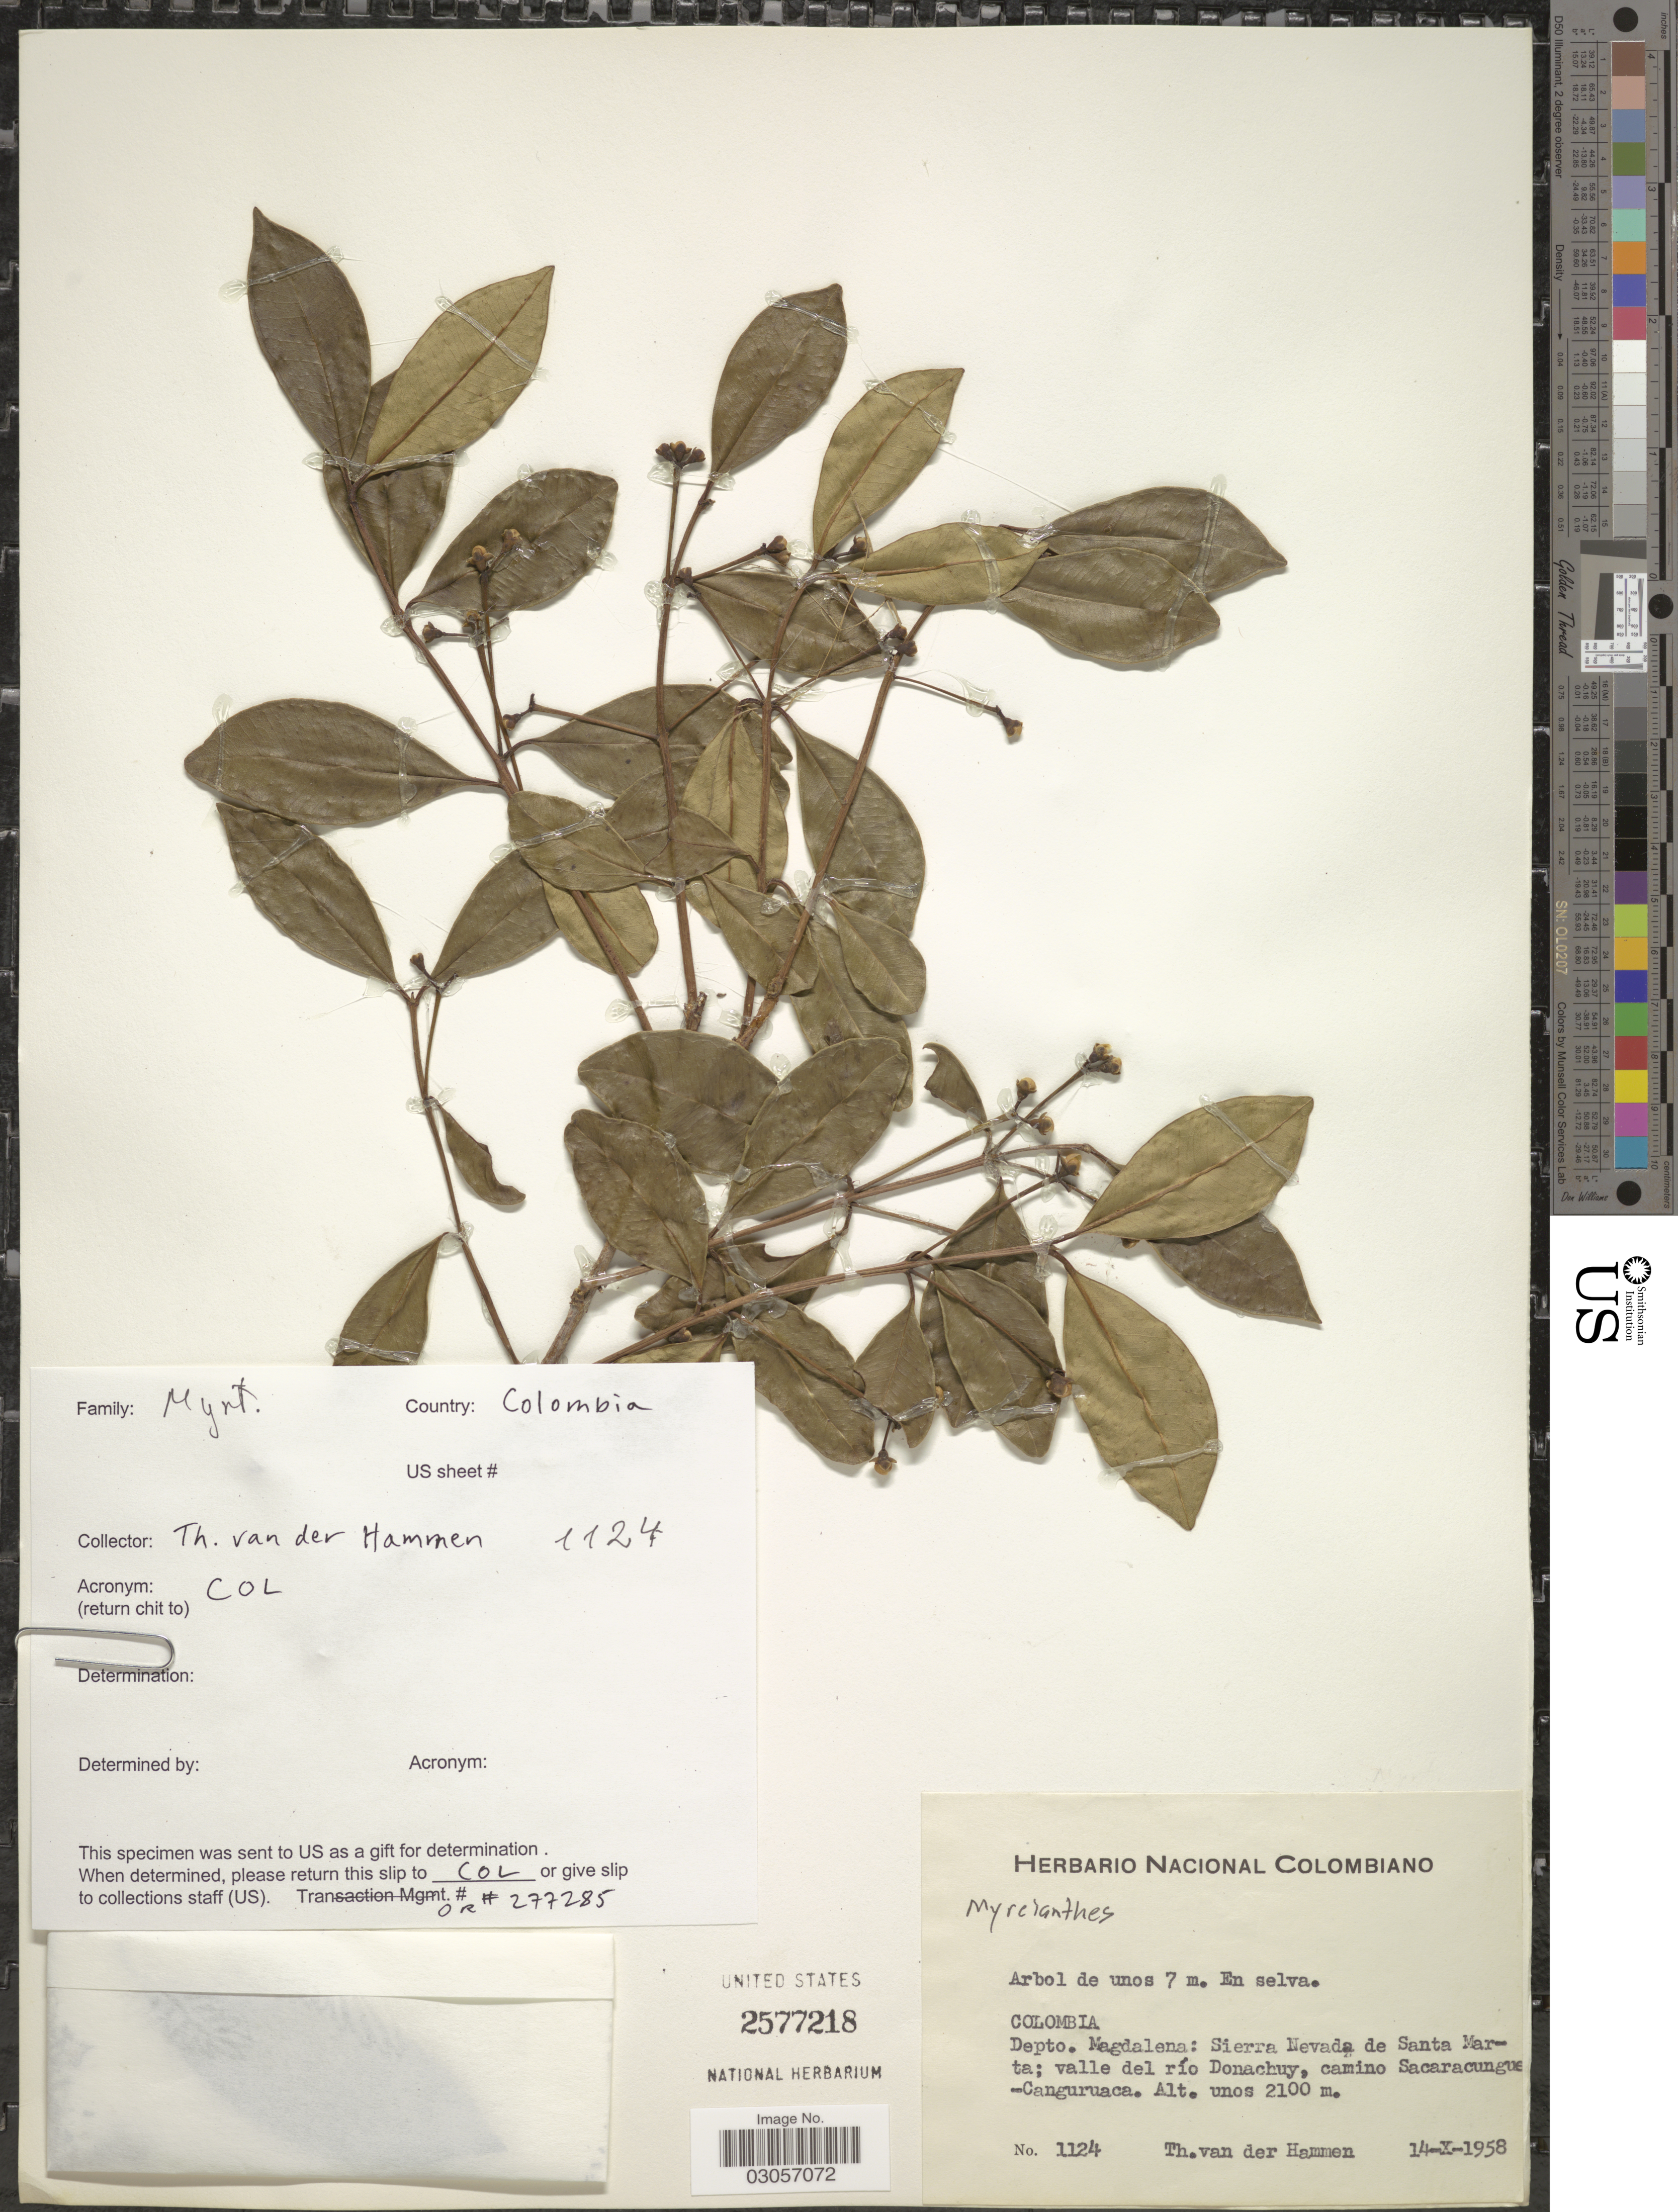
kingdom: Plantae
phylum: Tracheophyta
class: Magnoliopsida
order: Myrtales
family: Myrtaceae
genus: Myrcianthes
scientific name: Myrcianthes sp.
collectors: T. Van der Hammen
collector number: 1124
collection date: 1958-10-14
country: Colombia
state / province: Magdalena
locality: Depto. Magdalena: Sierra Nevada de Santa Marta: valle del río Donachuy, camino Sacaracungue-Canguruaca.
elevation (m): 2100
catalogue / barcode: US 2577218